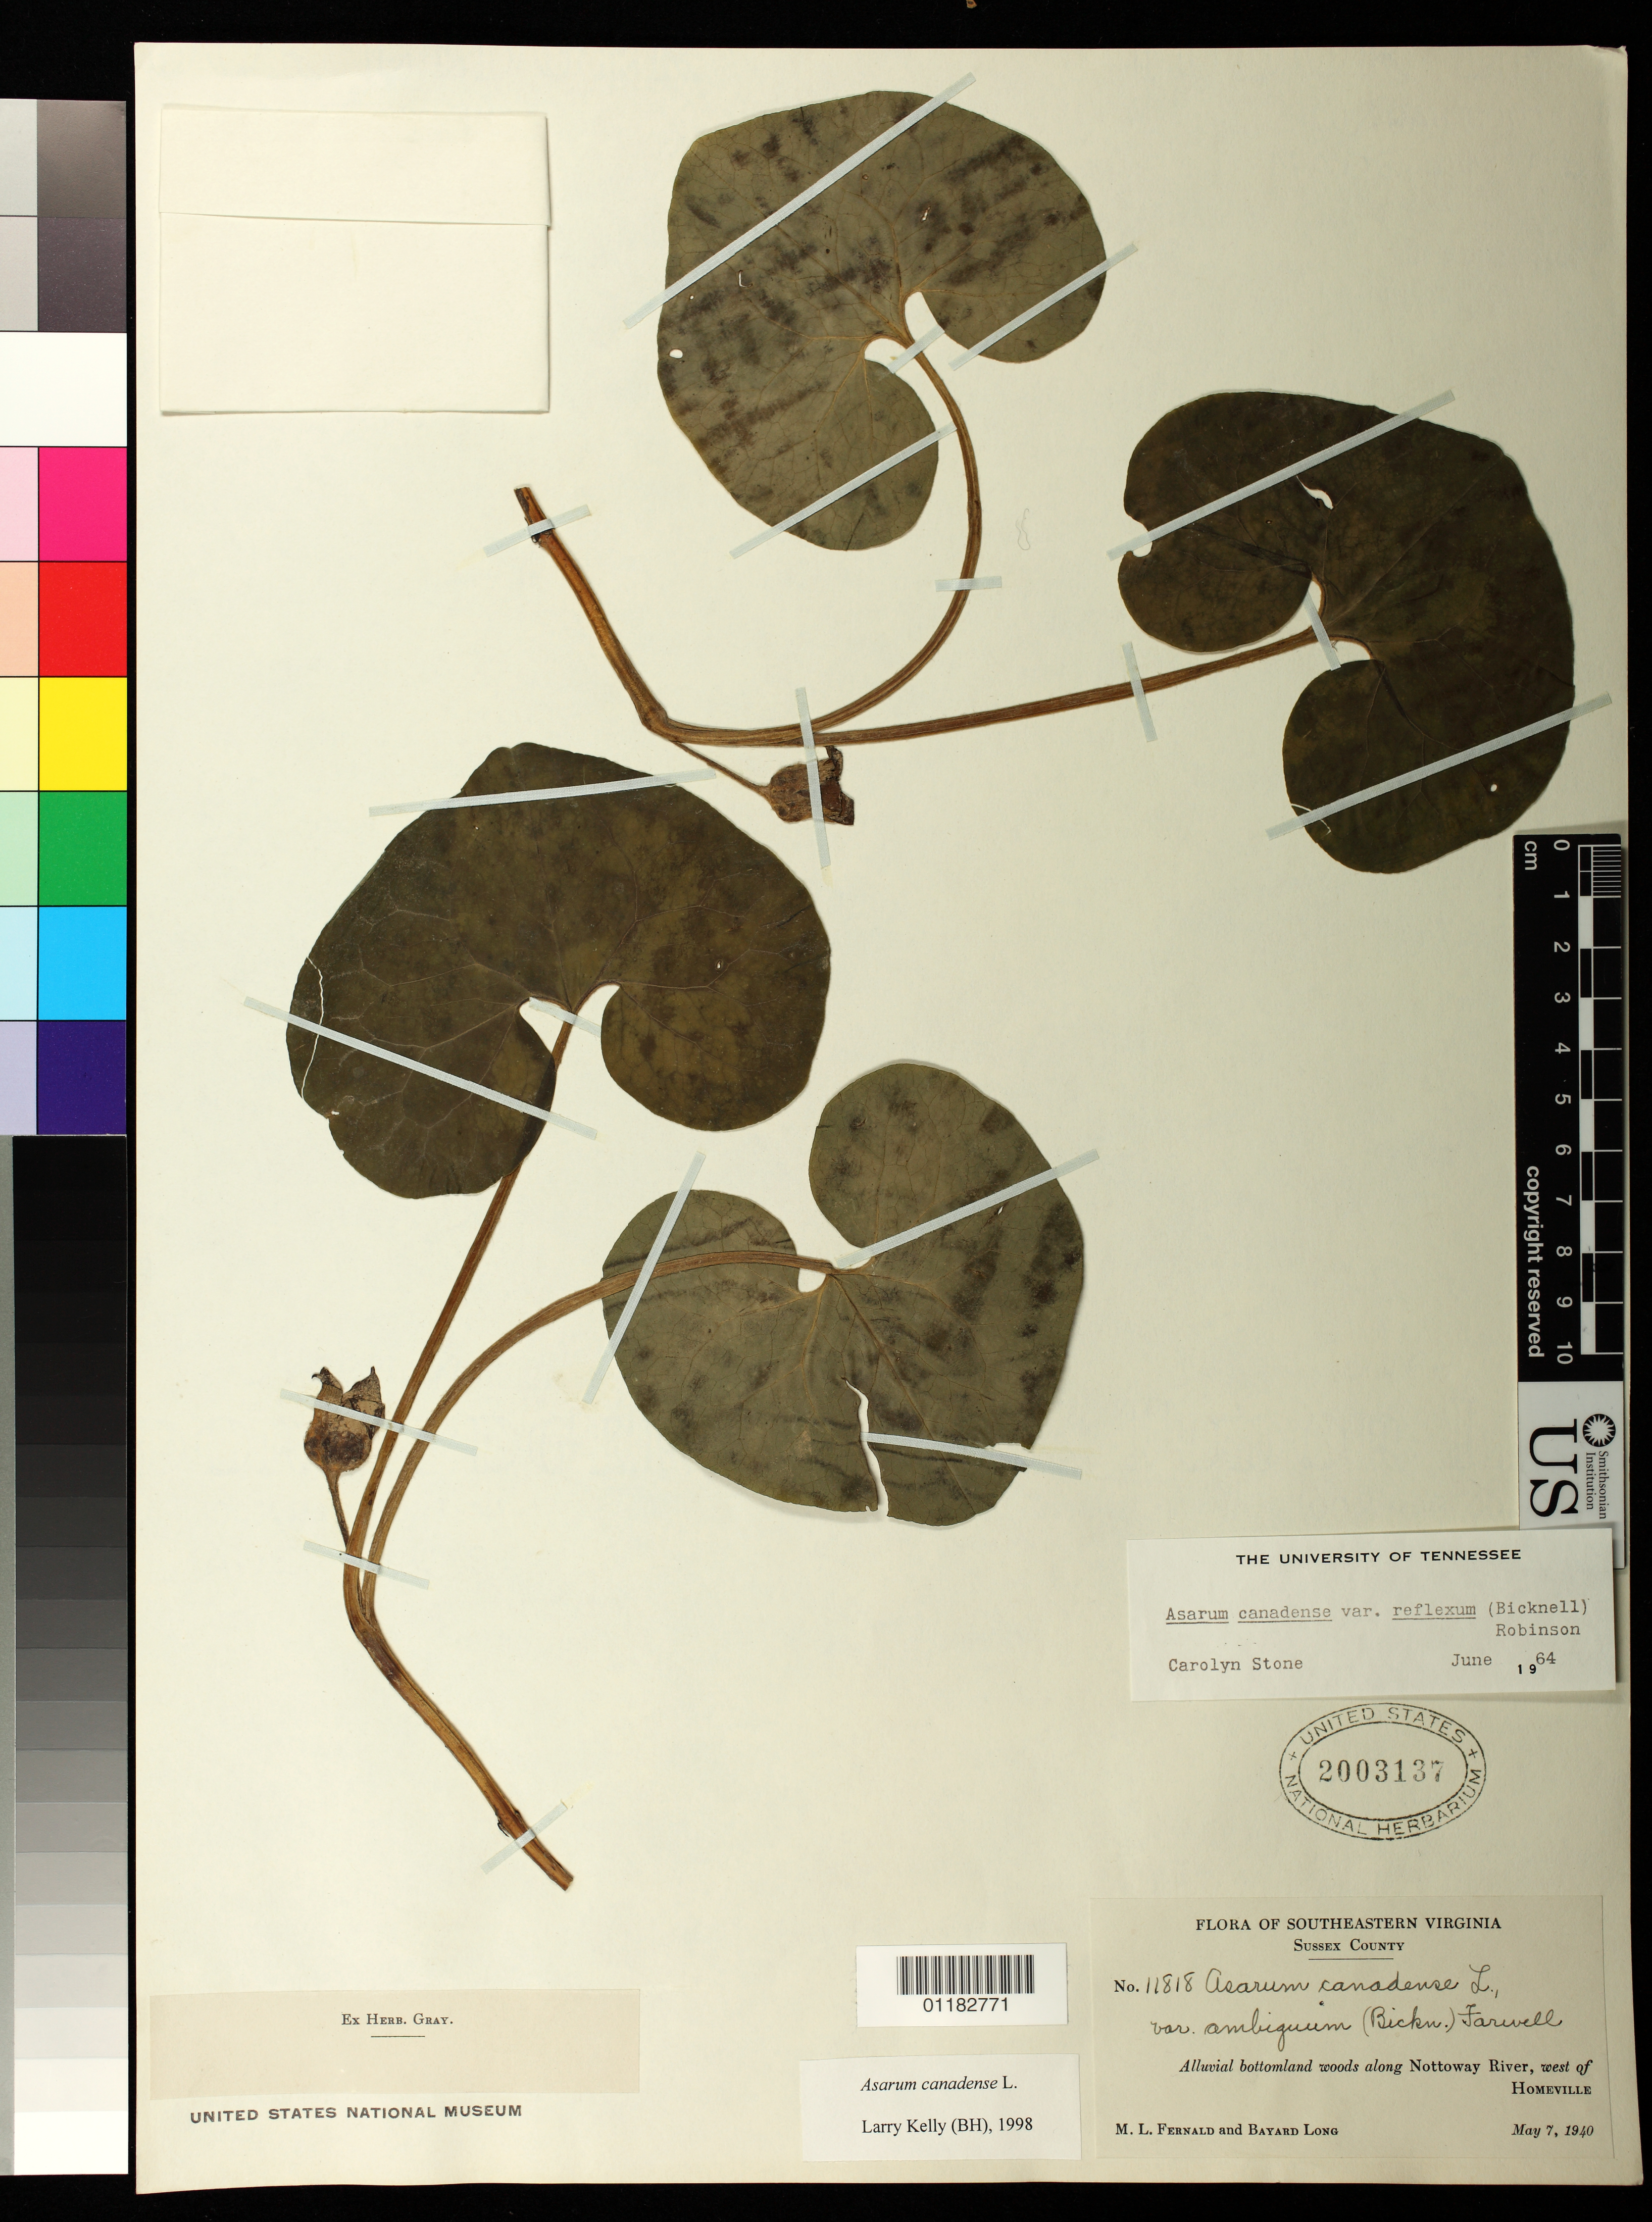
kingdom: Plantae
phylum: Tracheophyta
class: Magnoliopsida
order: Piperales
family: Aristolochiaceae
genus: Asarum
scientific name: Asarum canadense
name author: L.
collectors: M. L. Fernald & B. H. Long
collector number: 11818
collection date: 1940-05-07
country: United States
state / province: Virginia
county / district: Sussex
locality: Alluvial bottomland woods along Nottoway River, west of Homeville. Sussex county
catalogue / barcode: US 2003137